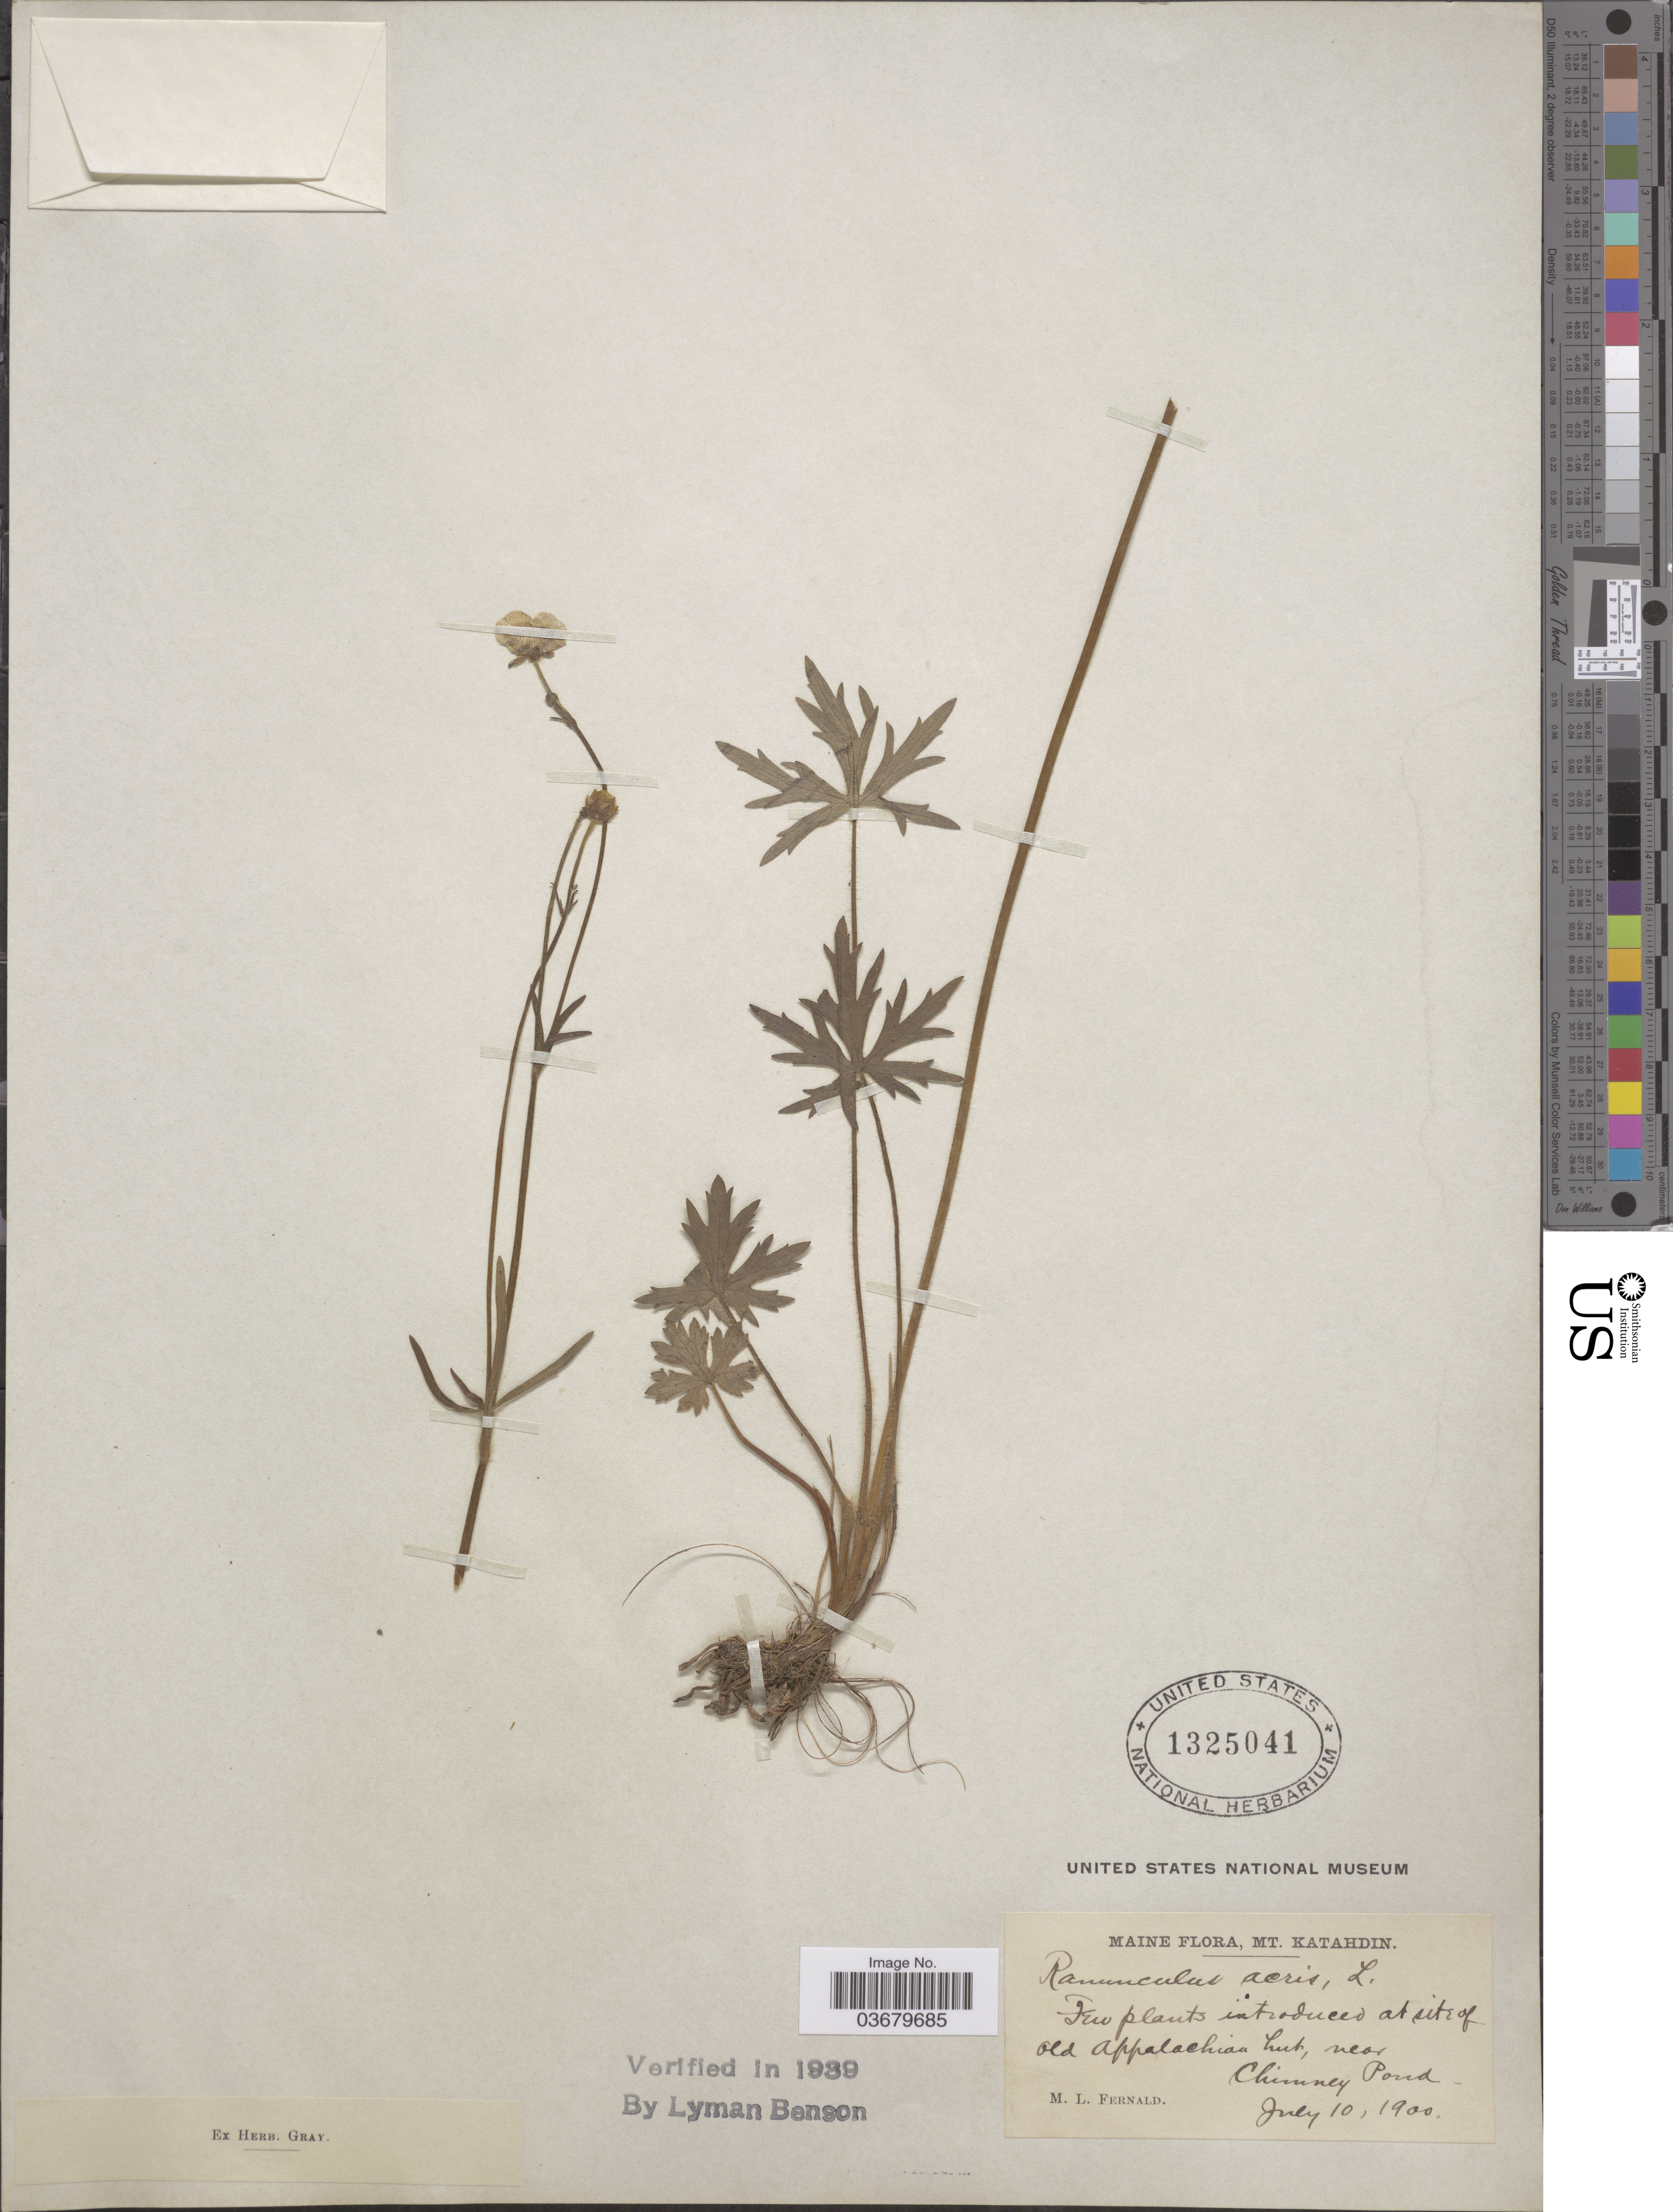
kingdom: Plantae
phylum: Tracheophyta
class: Magnoliopsida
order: Ranunculales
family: Ranunculaceae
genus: Ranunculus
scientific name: Ranunculus acris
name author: L.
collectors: M. L. Fernald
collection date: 1900-07-10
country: United States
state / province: Maine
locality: Mt. Katahdin. At site of Old Appalachian hut, near Chimney Pond.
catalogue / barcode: US 1325041